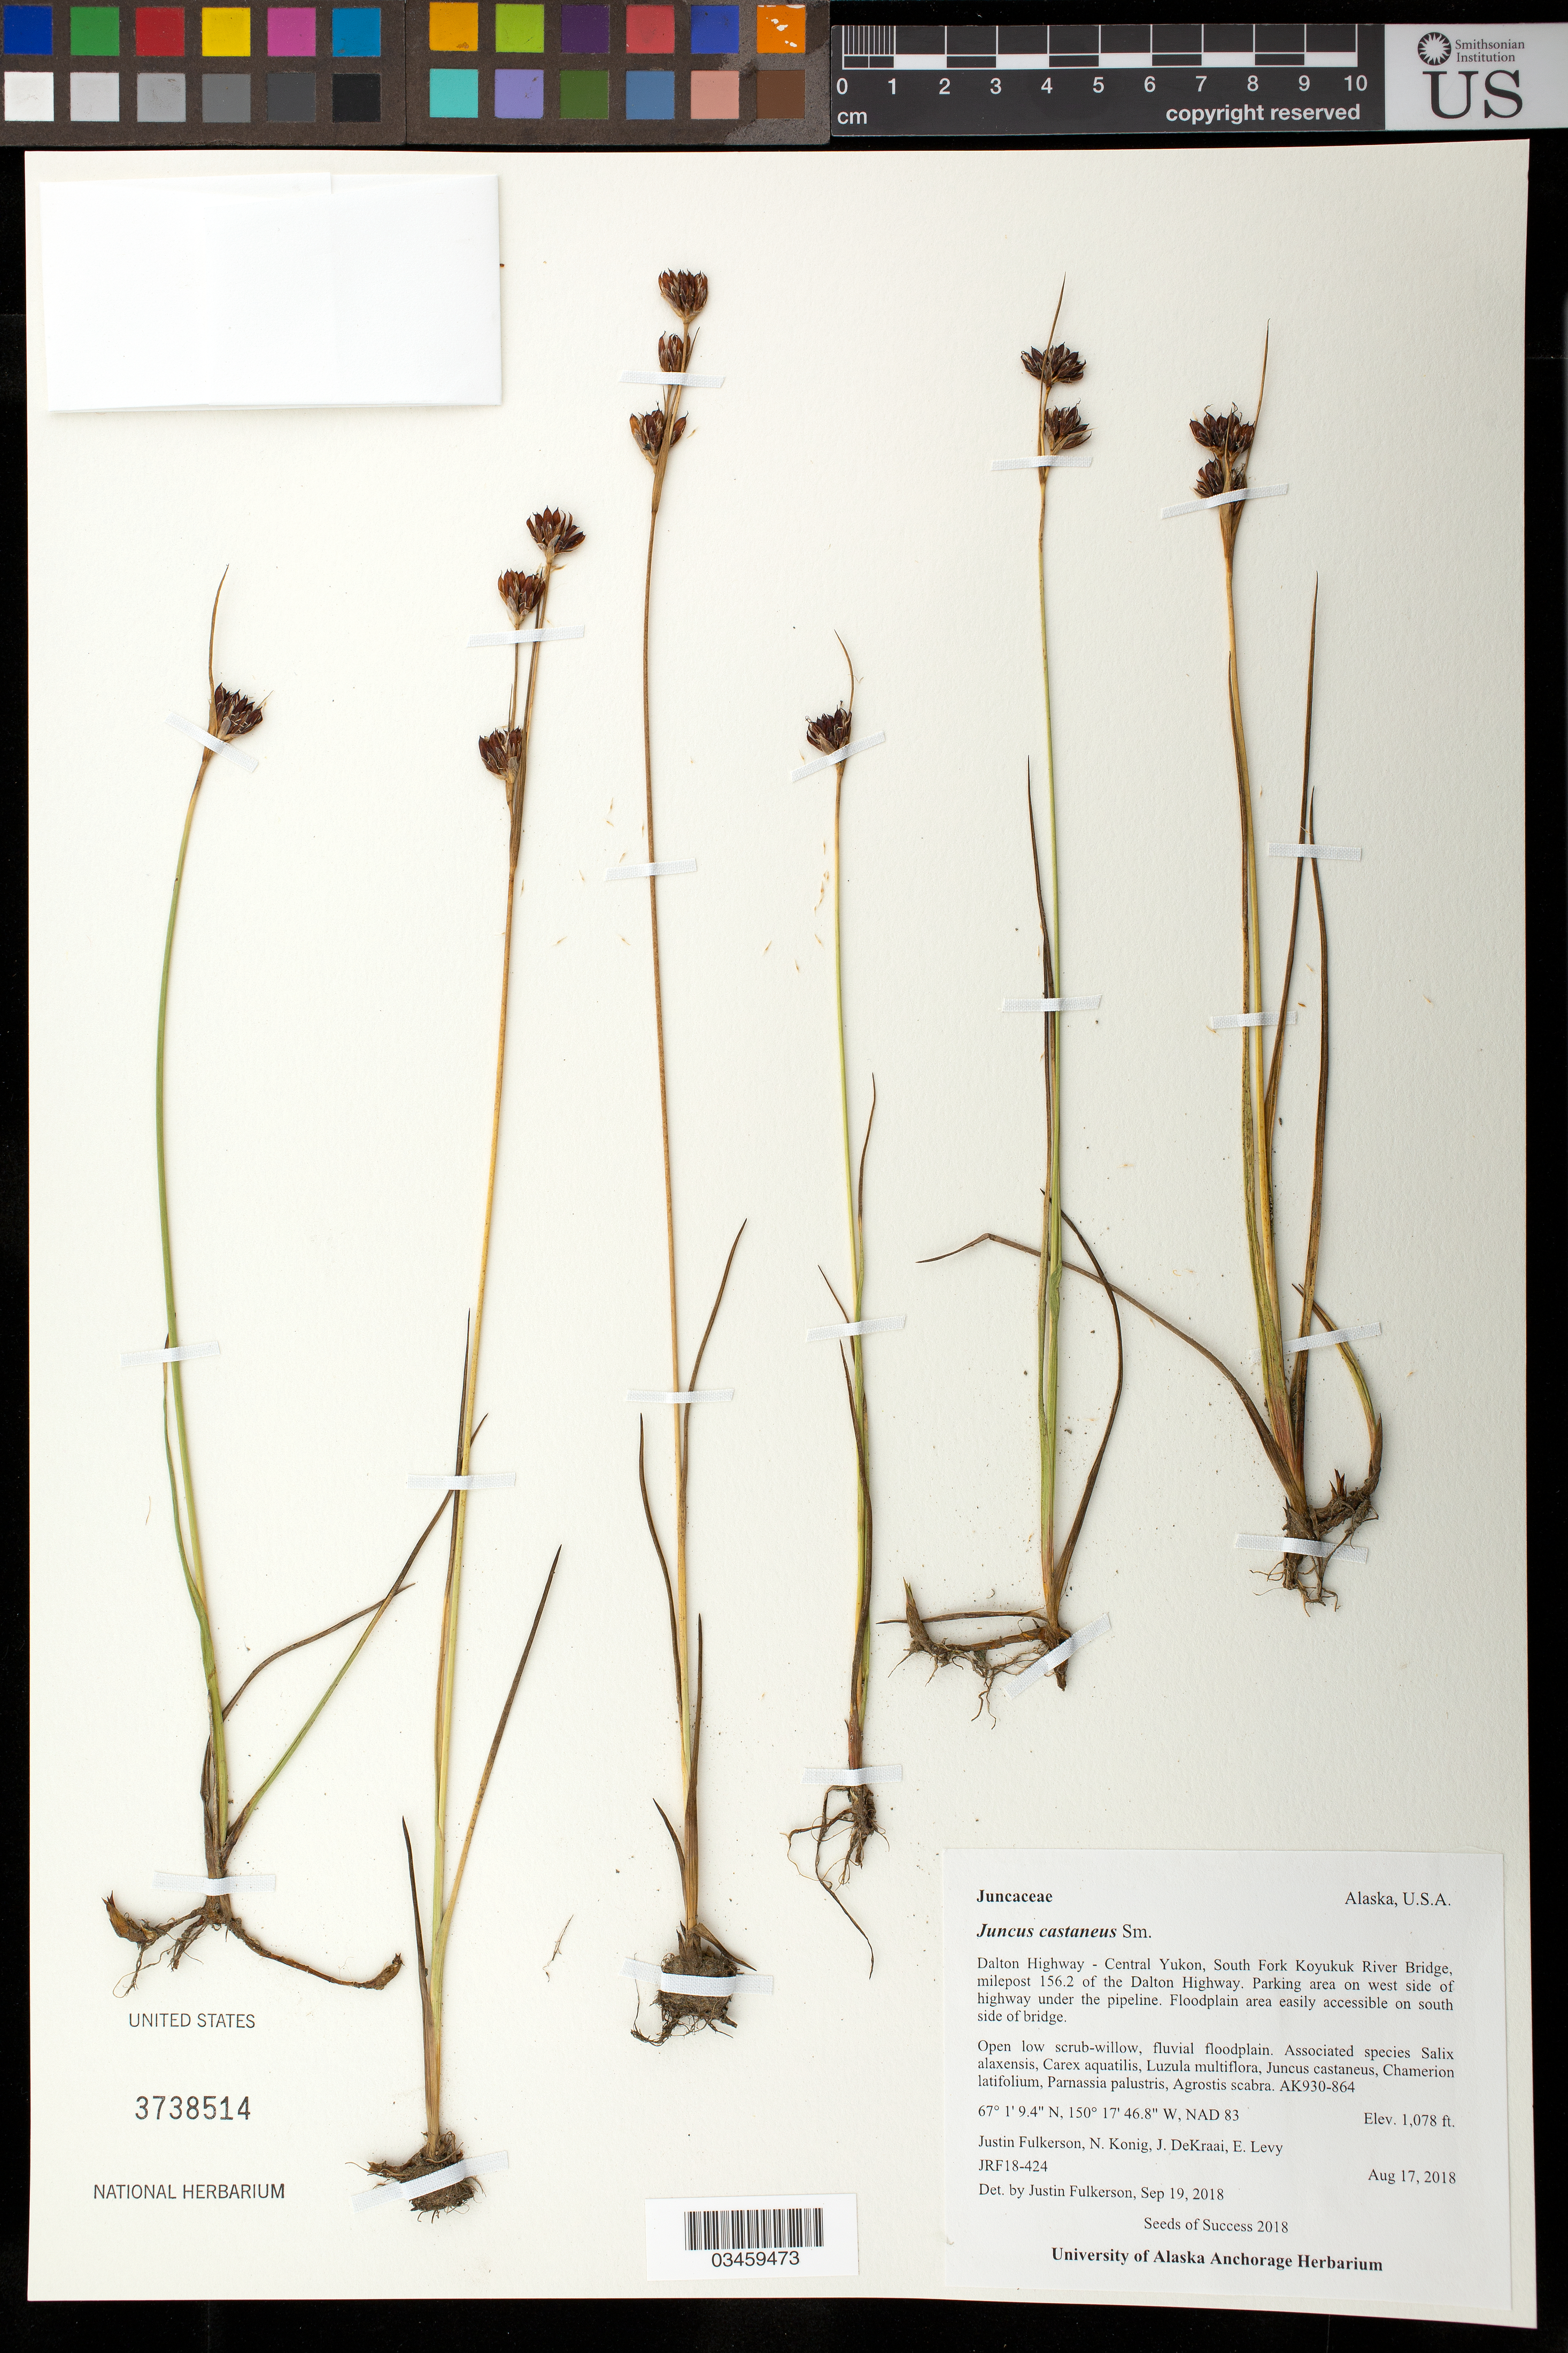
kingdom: Plantae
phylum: Tracheophyta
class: Liliopsida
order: Poales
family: Juncaceae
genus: Juncus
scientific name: Juncus castaneus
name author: Sm.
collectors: J. Fulkerson, N. Konig, E. Levy & J. Dekraai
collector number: JRF18-424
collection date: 2018-08-17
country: United States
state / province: Alaska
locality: Dalton Hwy- Central Yukon, S Fork Koyukuk River Bridge, milepost 156.2 of the Dalton Hwy, parking area on W side of Hwy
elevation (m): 329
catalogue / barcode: US 3738514